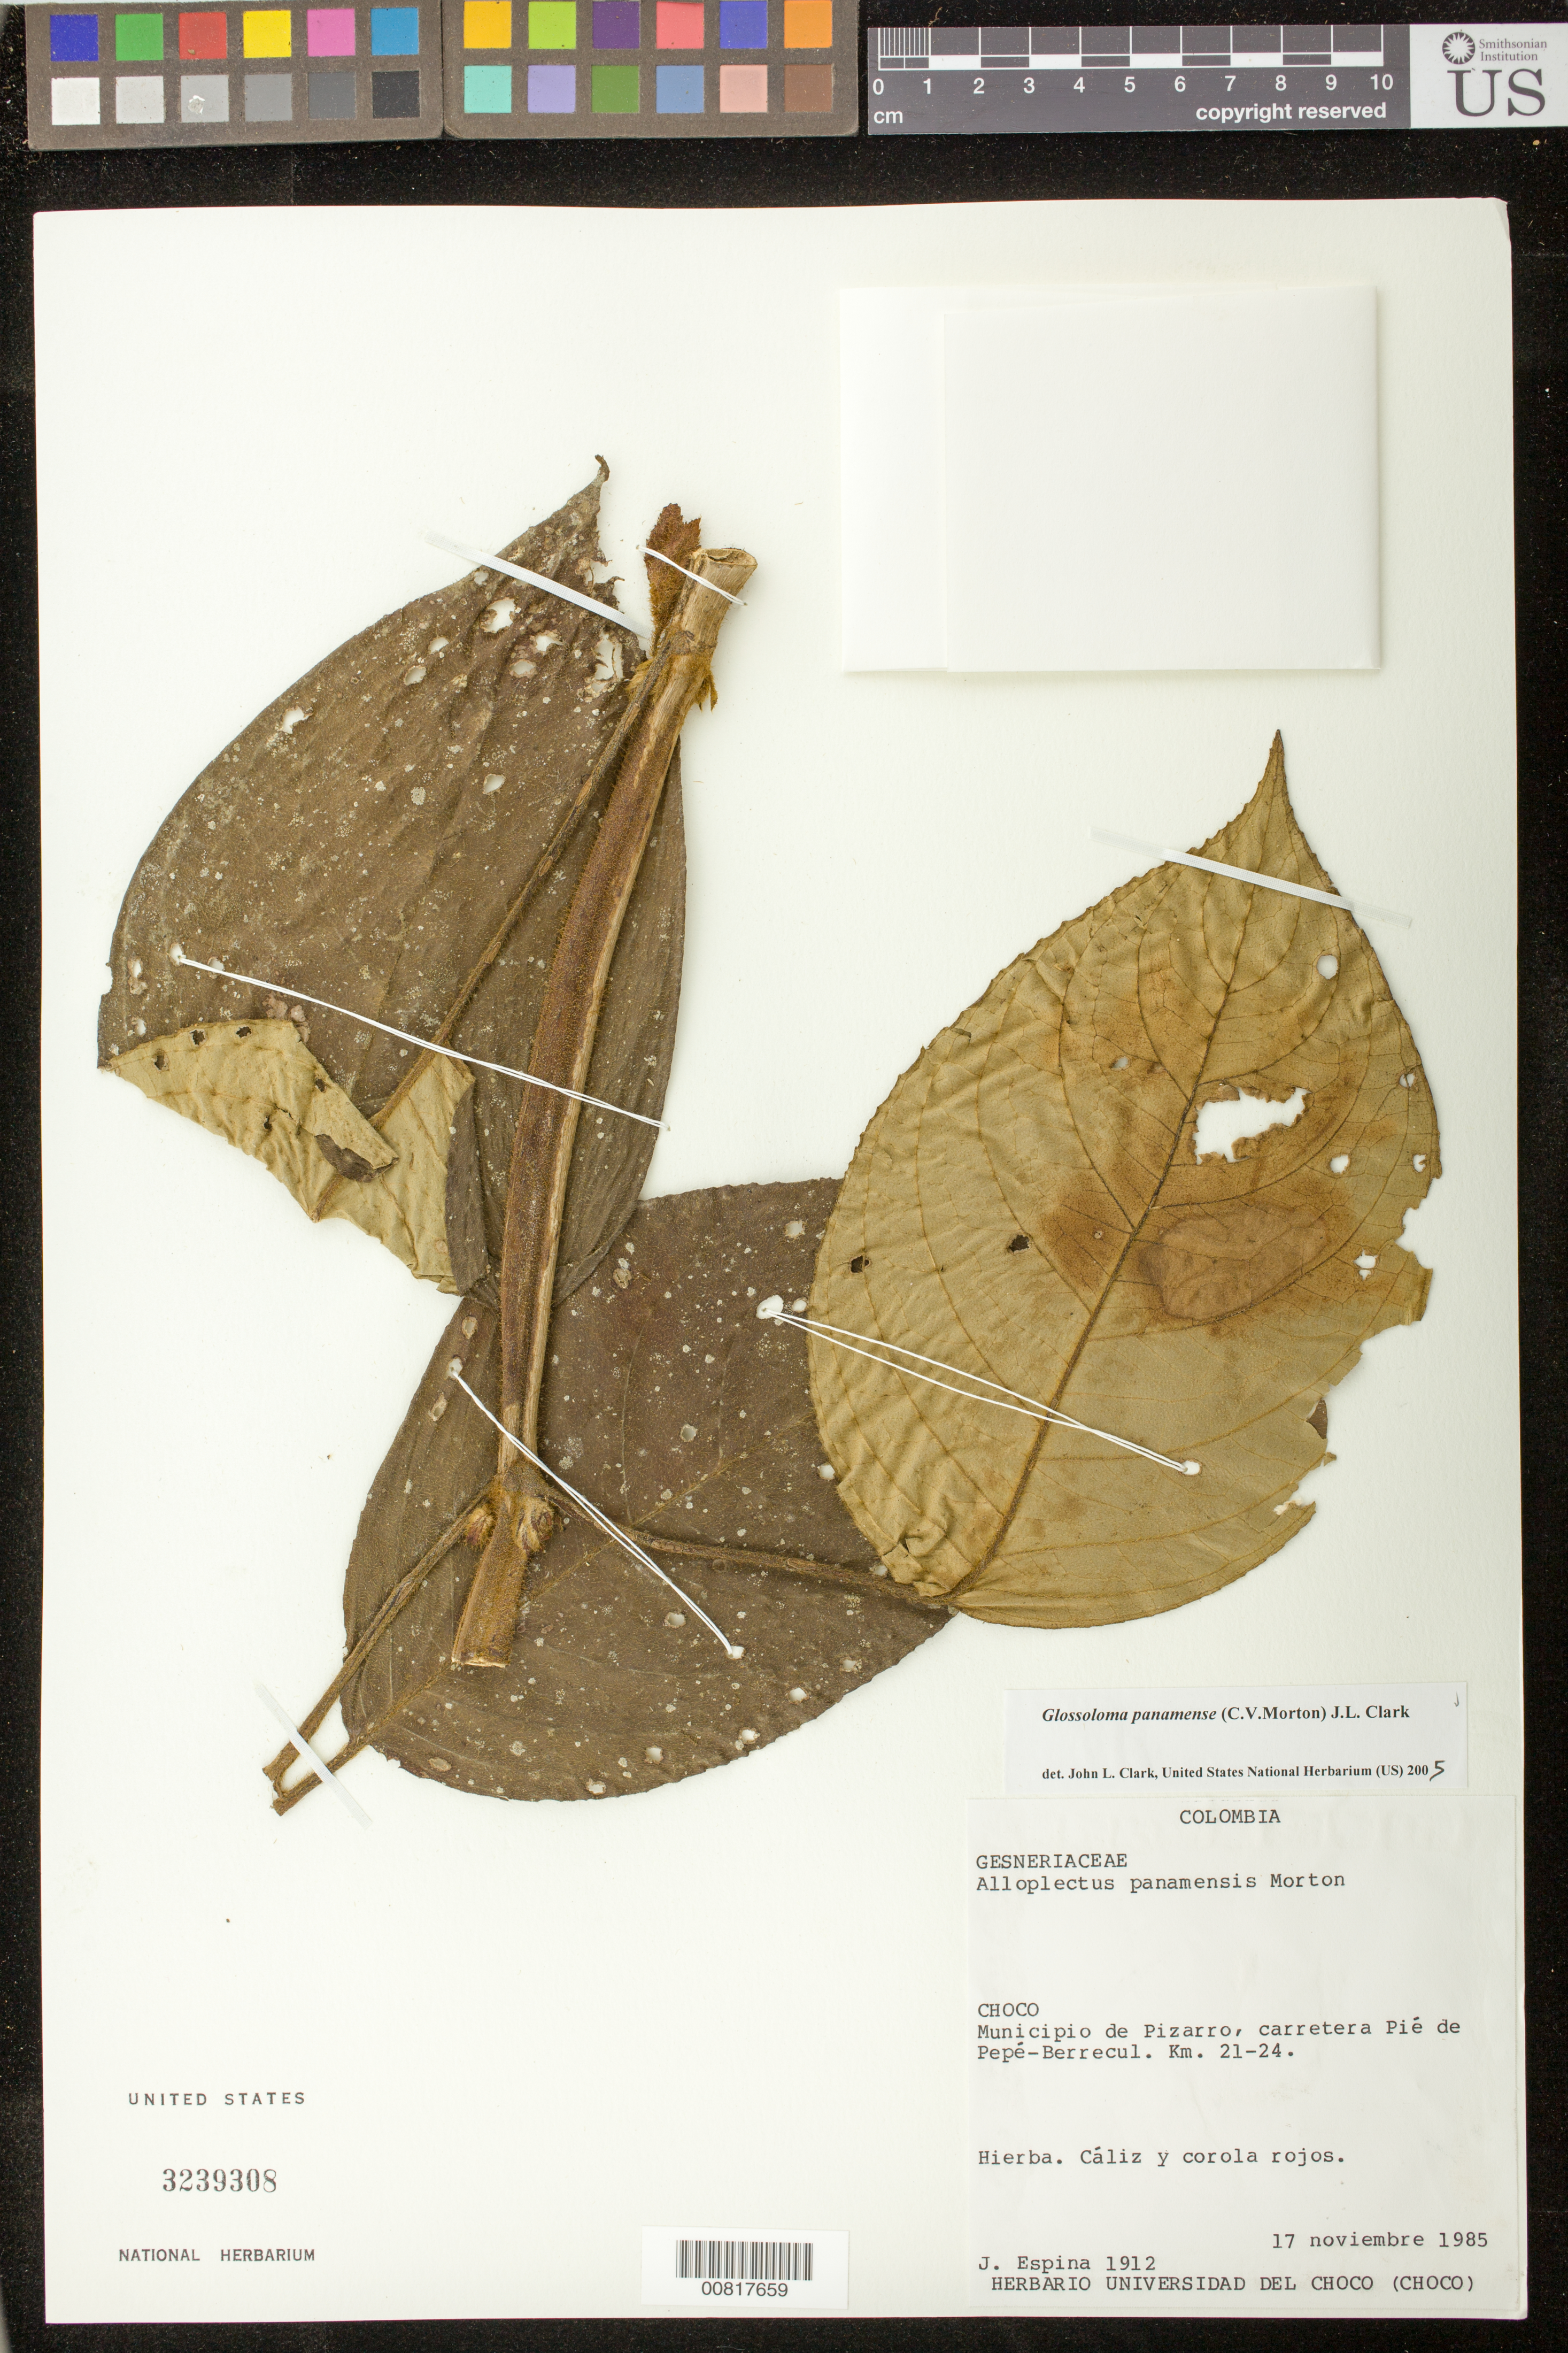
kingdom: Plantae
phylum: Tracheophyta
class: Magnoliopsida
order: Lamiales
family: Gesneriaceae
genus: Glossoloma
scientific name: Glossoloma panamense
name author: (C.V. Morton) J.L. Clark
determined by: Clark, J. L., (SEL), The Marie Selby Botanical Garden (UNITED STATES)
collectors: J. Espina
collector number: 1912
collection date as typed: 17 Nov 1985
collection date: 1985-11-17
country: Colombia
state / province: Chocó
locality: Mpio. de Pizarro, carretera Pie de Pepe-Puerto Meluk, km 21-24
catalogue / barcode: US 3239308